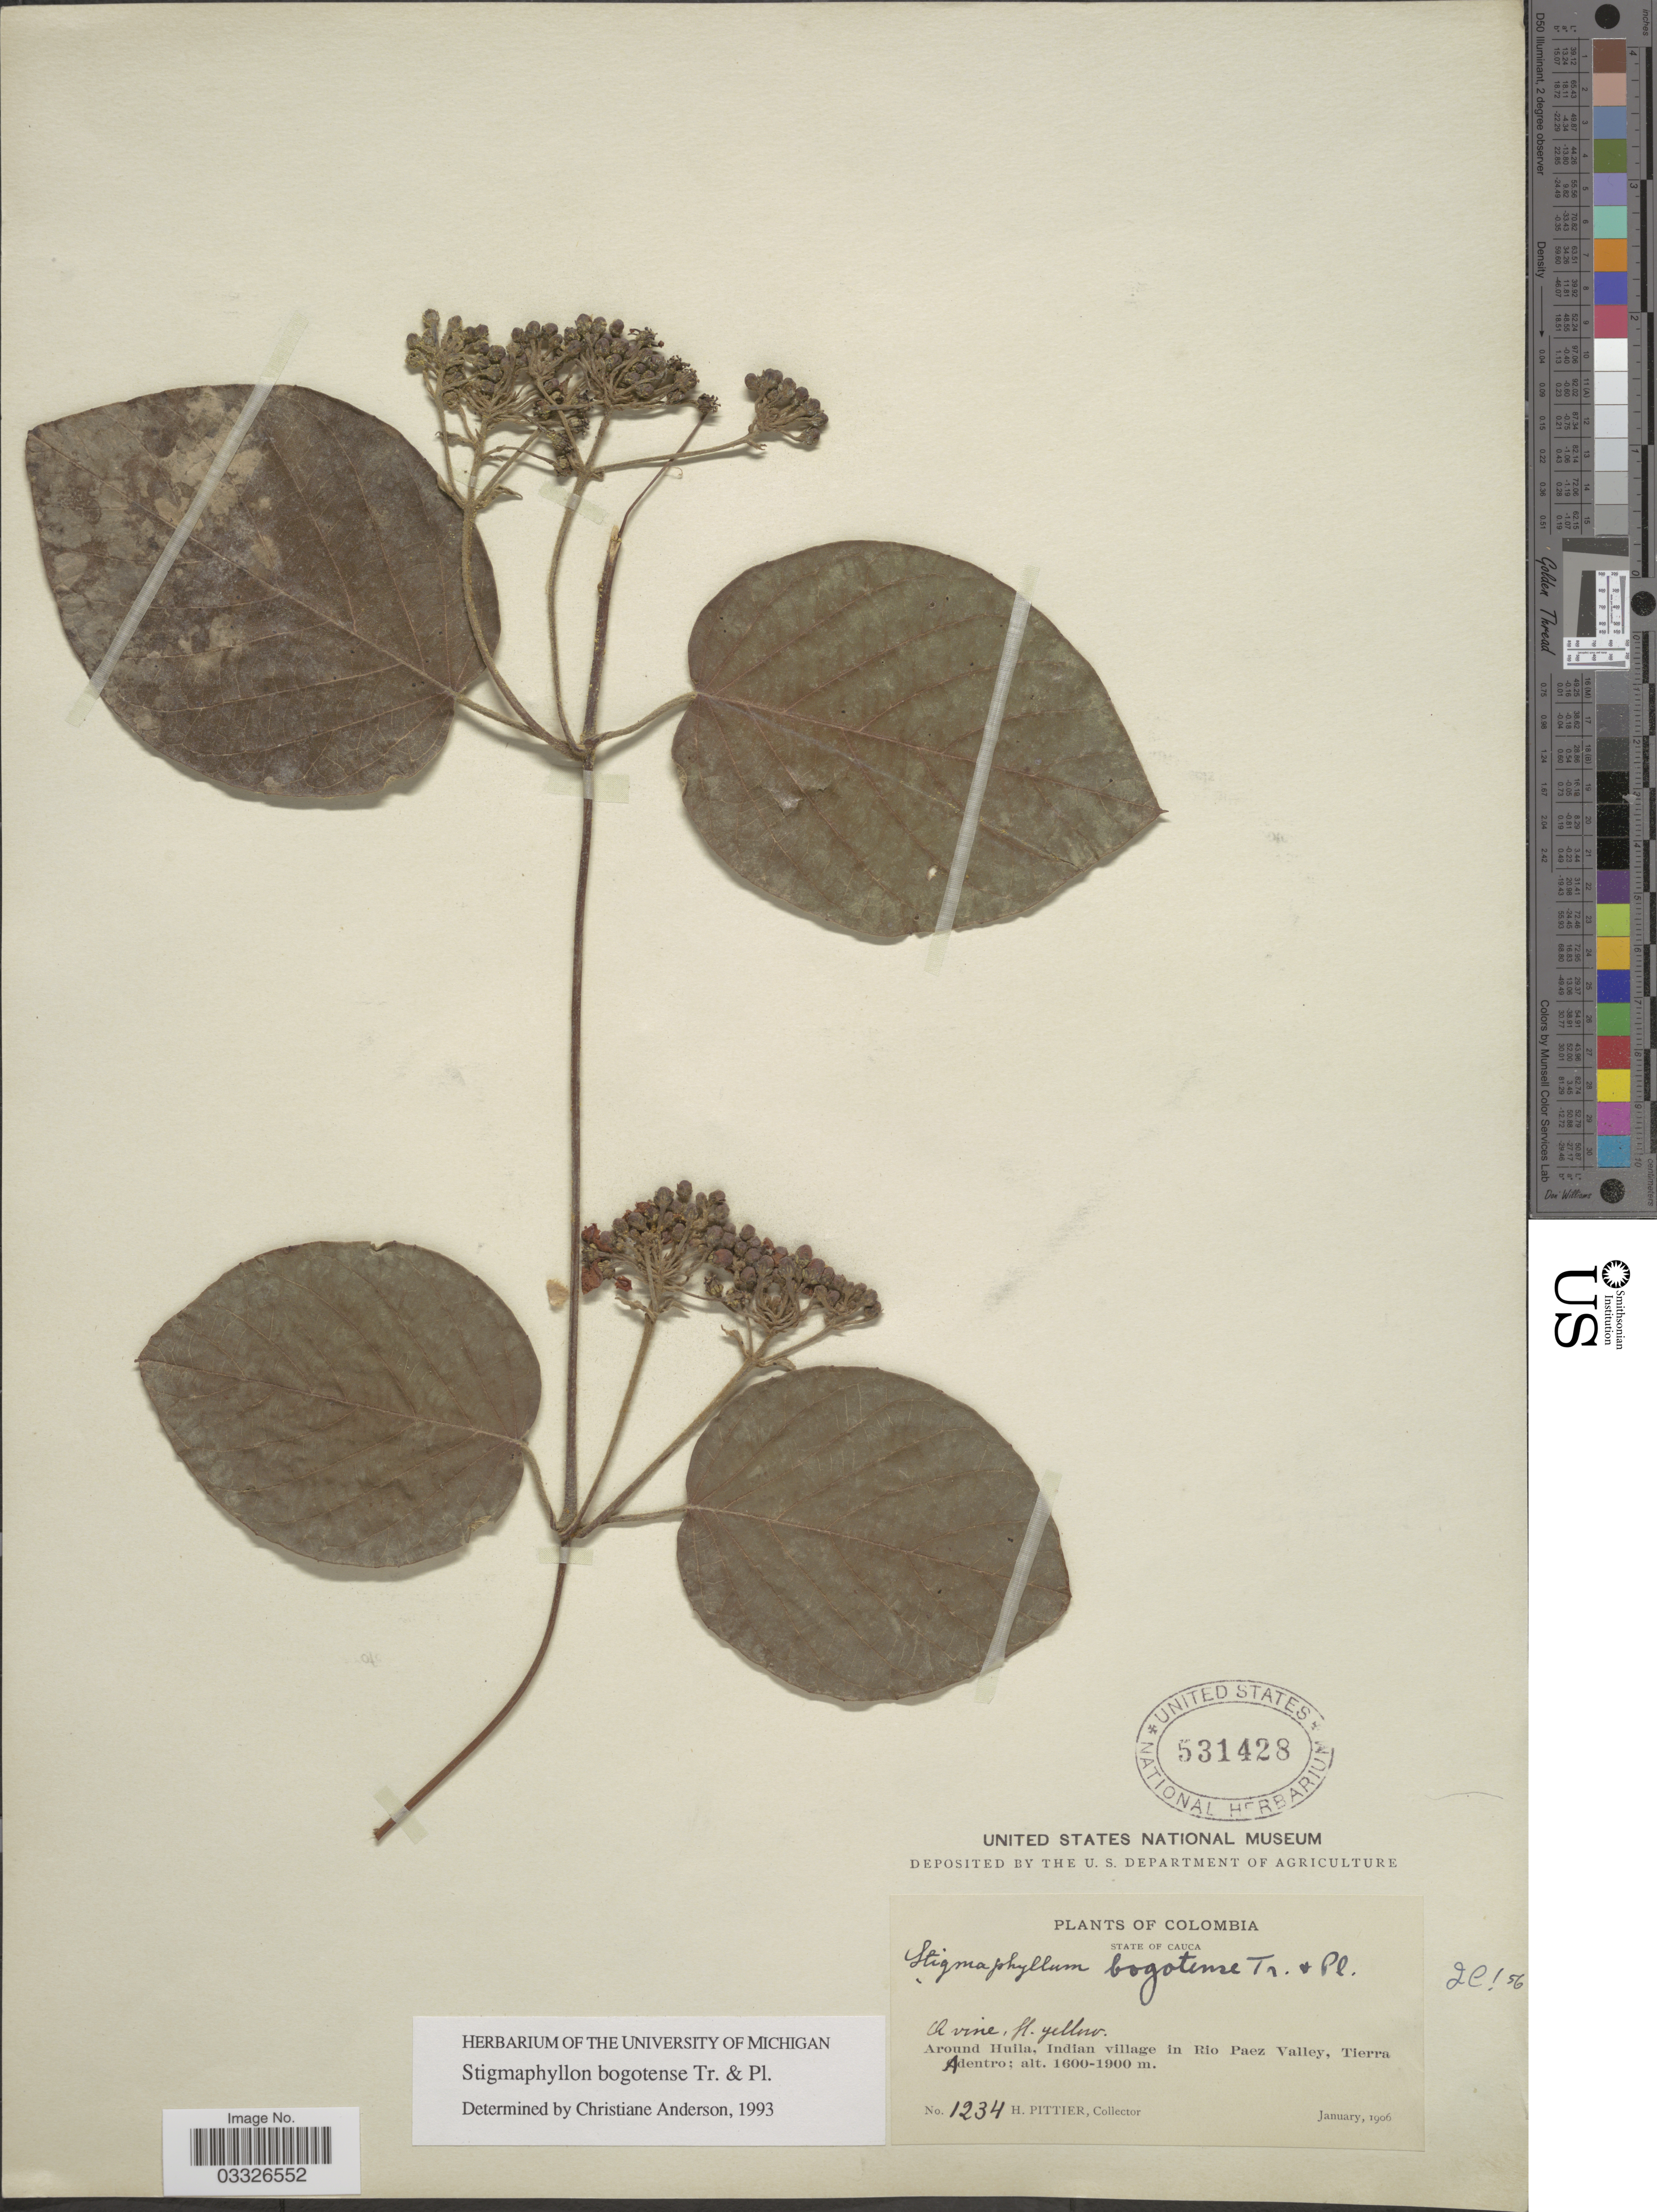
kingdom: Plantae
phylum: Tracheophyta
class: Magnoliopsida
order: Malpighiales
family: Malpighiaceae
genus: Stigmaphyllon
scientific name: Stigmaphyllon bogotense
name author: Triana & Planch.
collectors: H. F. Pittier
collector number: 1234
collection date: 1906-01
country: Colombia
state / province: Cauca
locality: Around Huila, Indian village in Rio Paez Valley, Tierra Adentro.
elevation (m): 1600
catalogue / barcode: US 531428